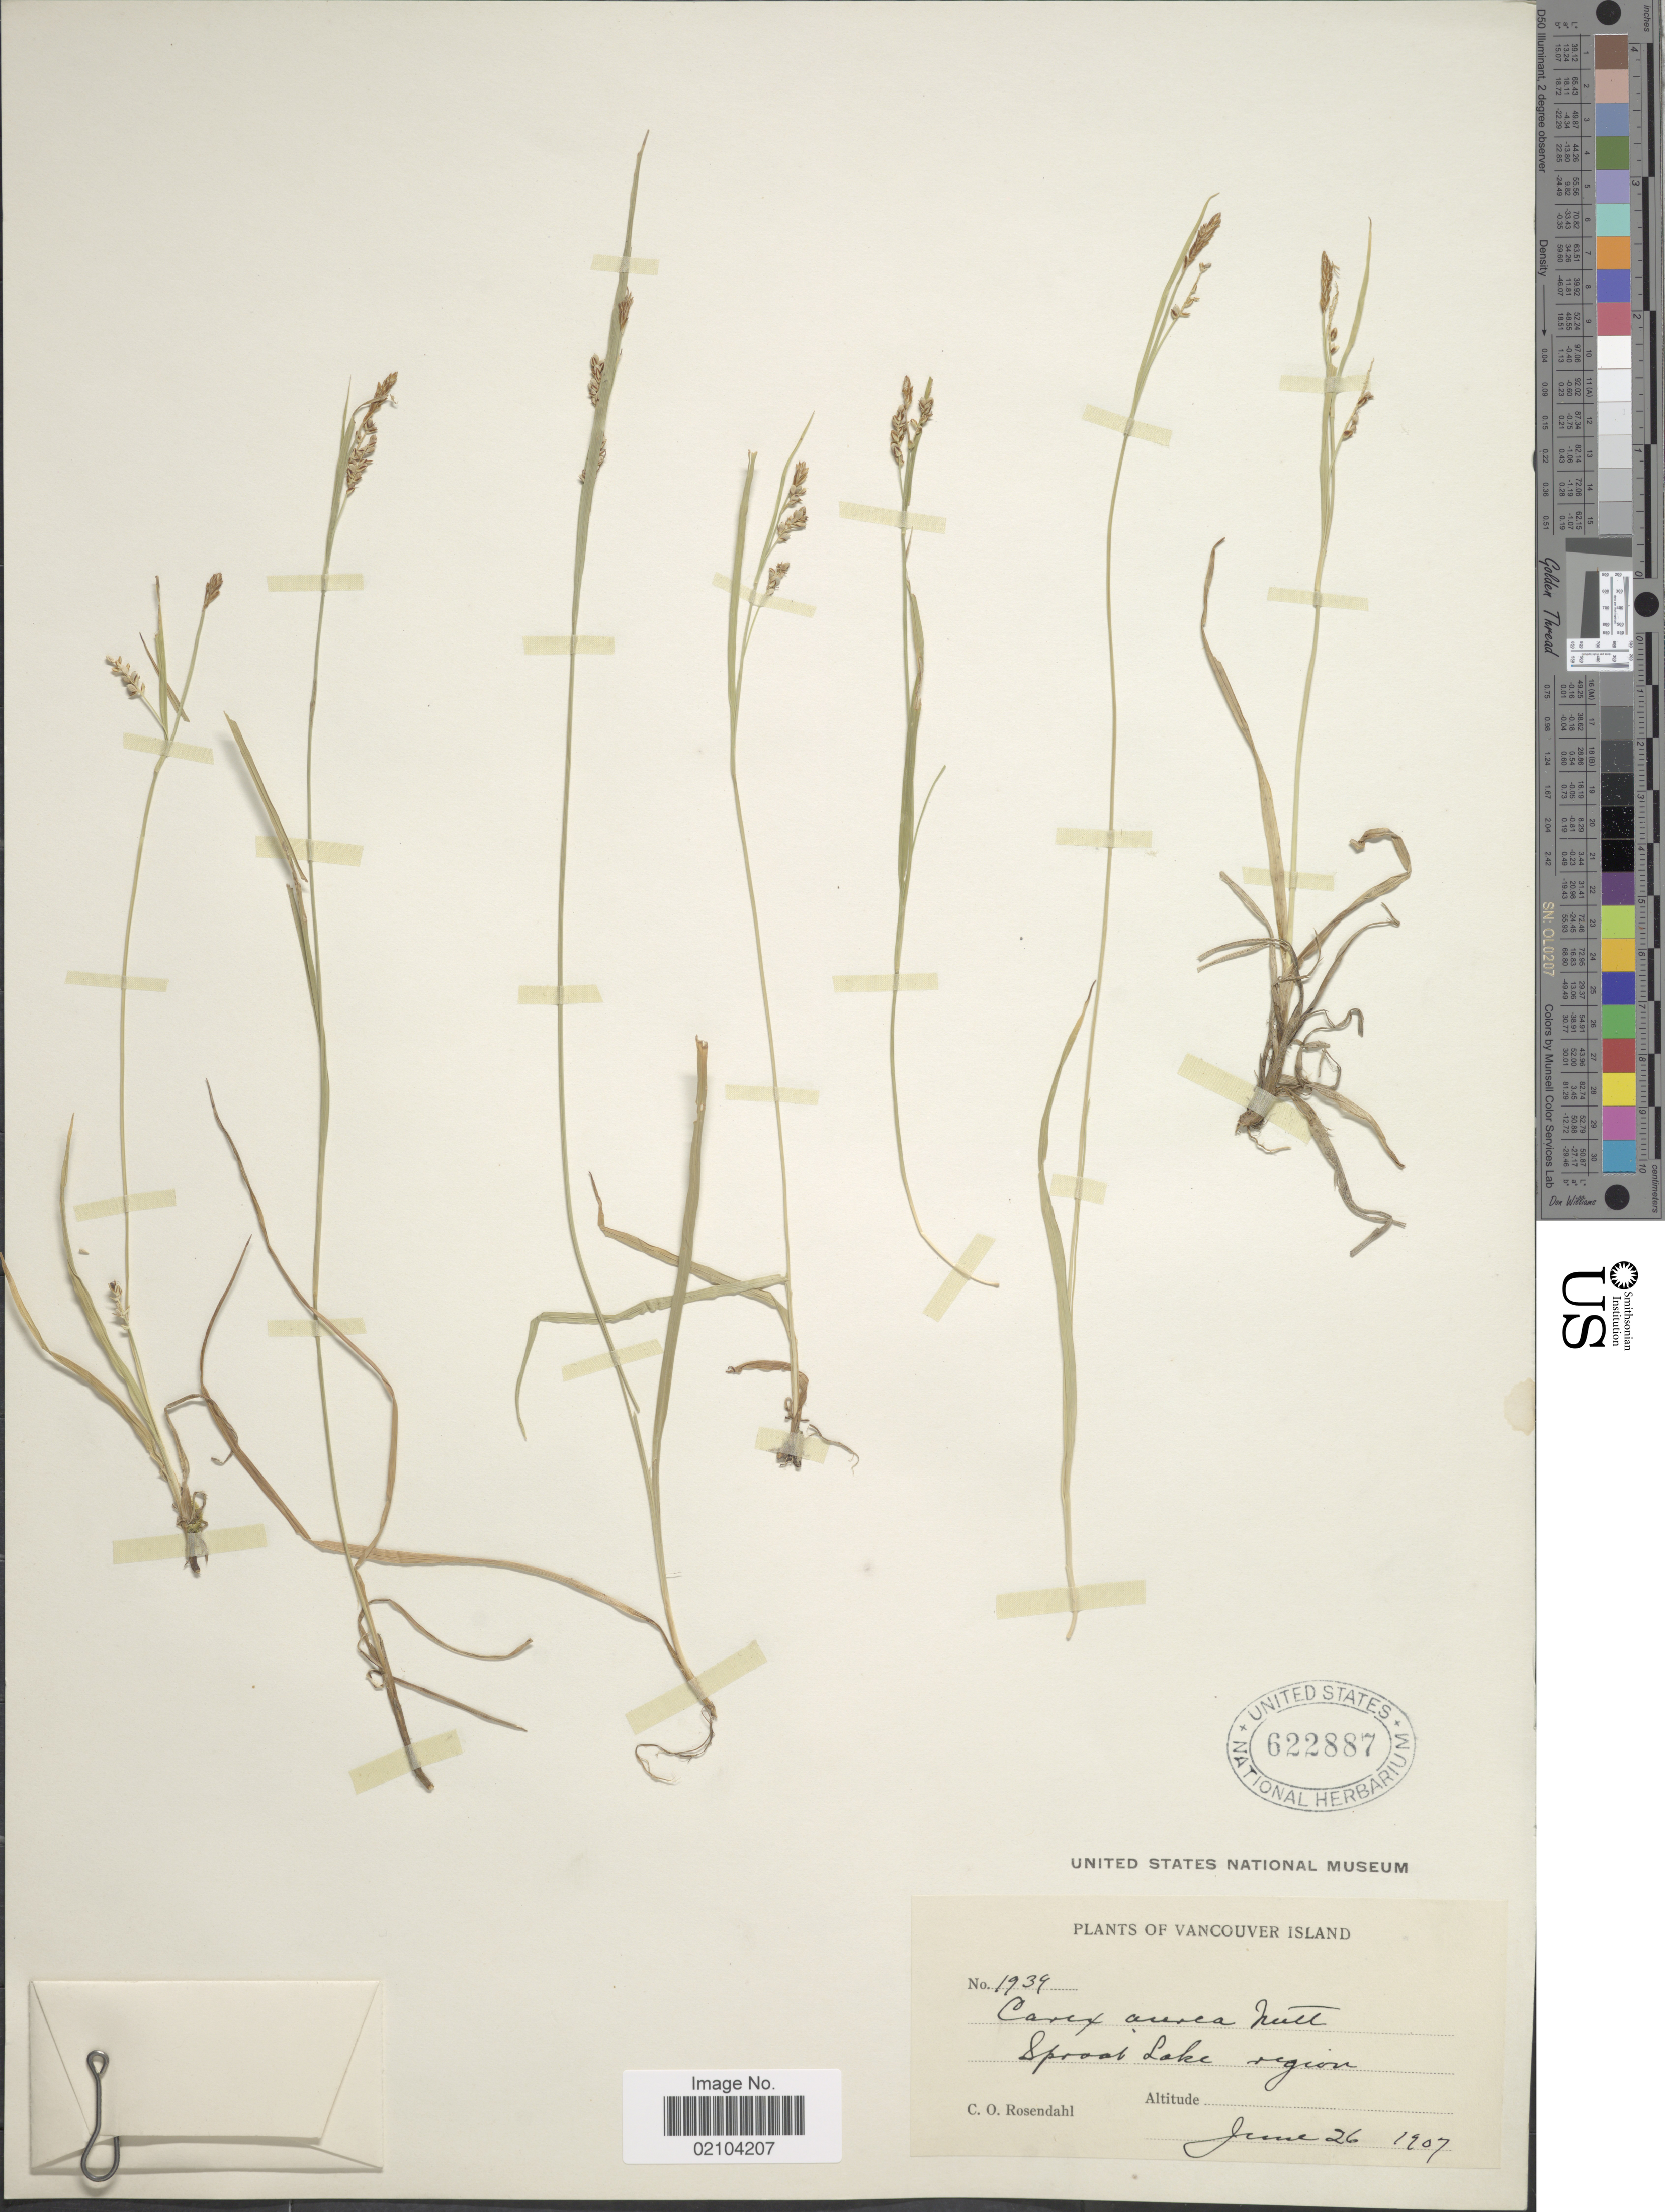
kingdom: Plantae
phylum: Tracheophyta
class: Liliopsida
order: Poales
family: Cyperaceae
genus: Carex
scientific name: Carex aurea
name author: Nutt.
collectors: C. O. Rosendahl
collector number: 1939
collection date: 1907-06-26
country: Canada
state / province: British Columbia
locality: Sproat Lake region. Vancouver Island.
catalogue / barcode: US 622887